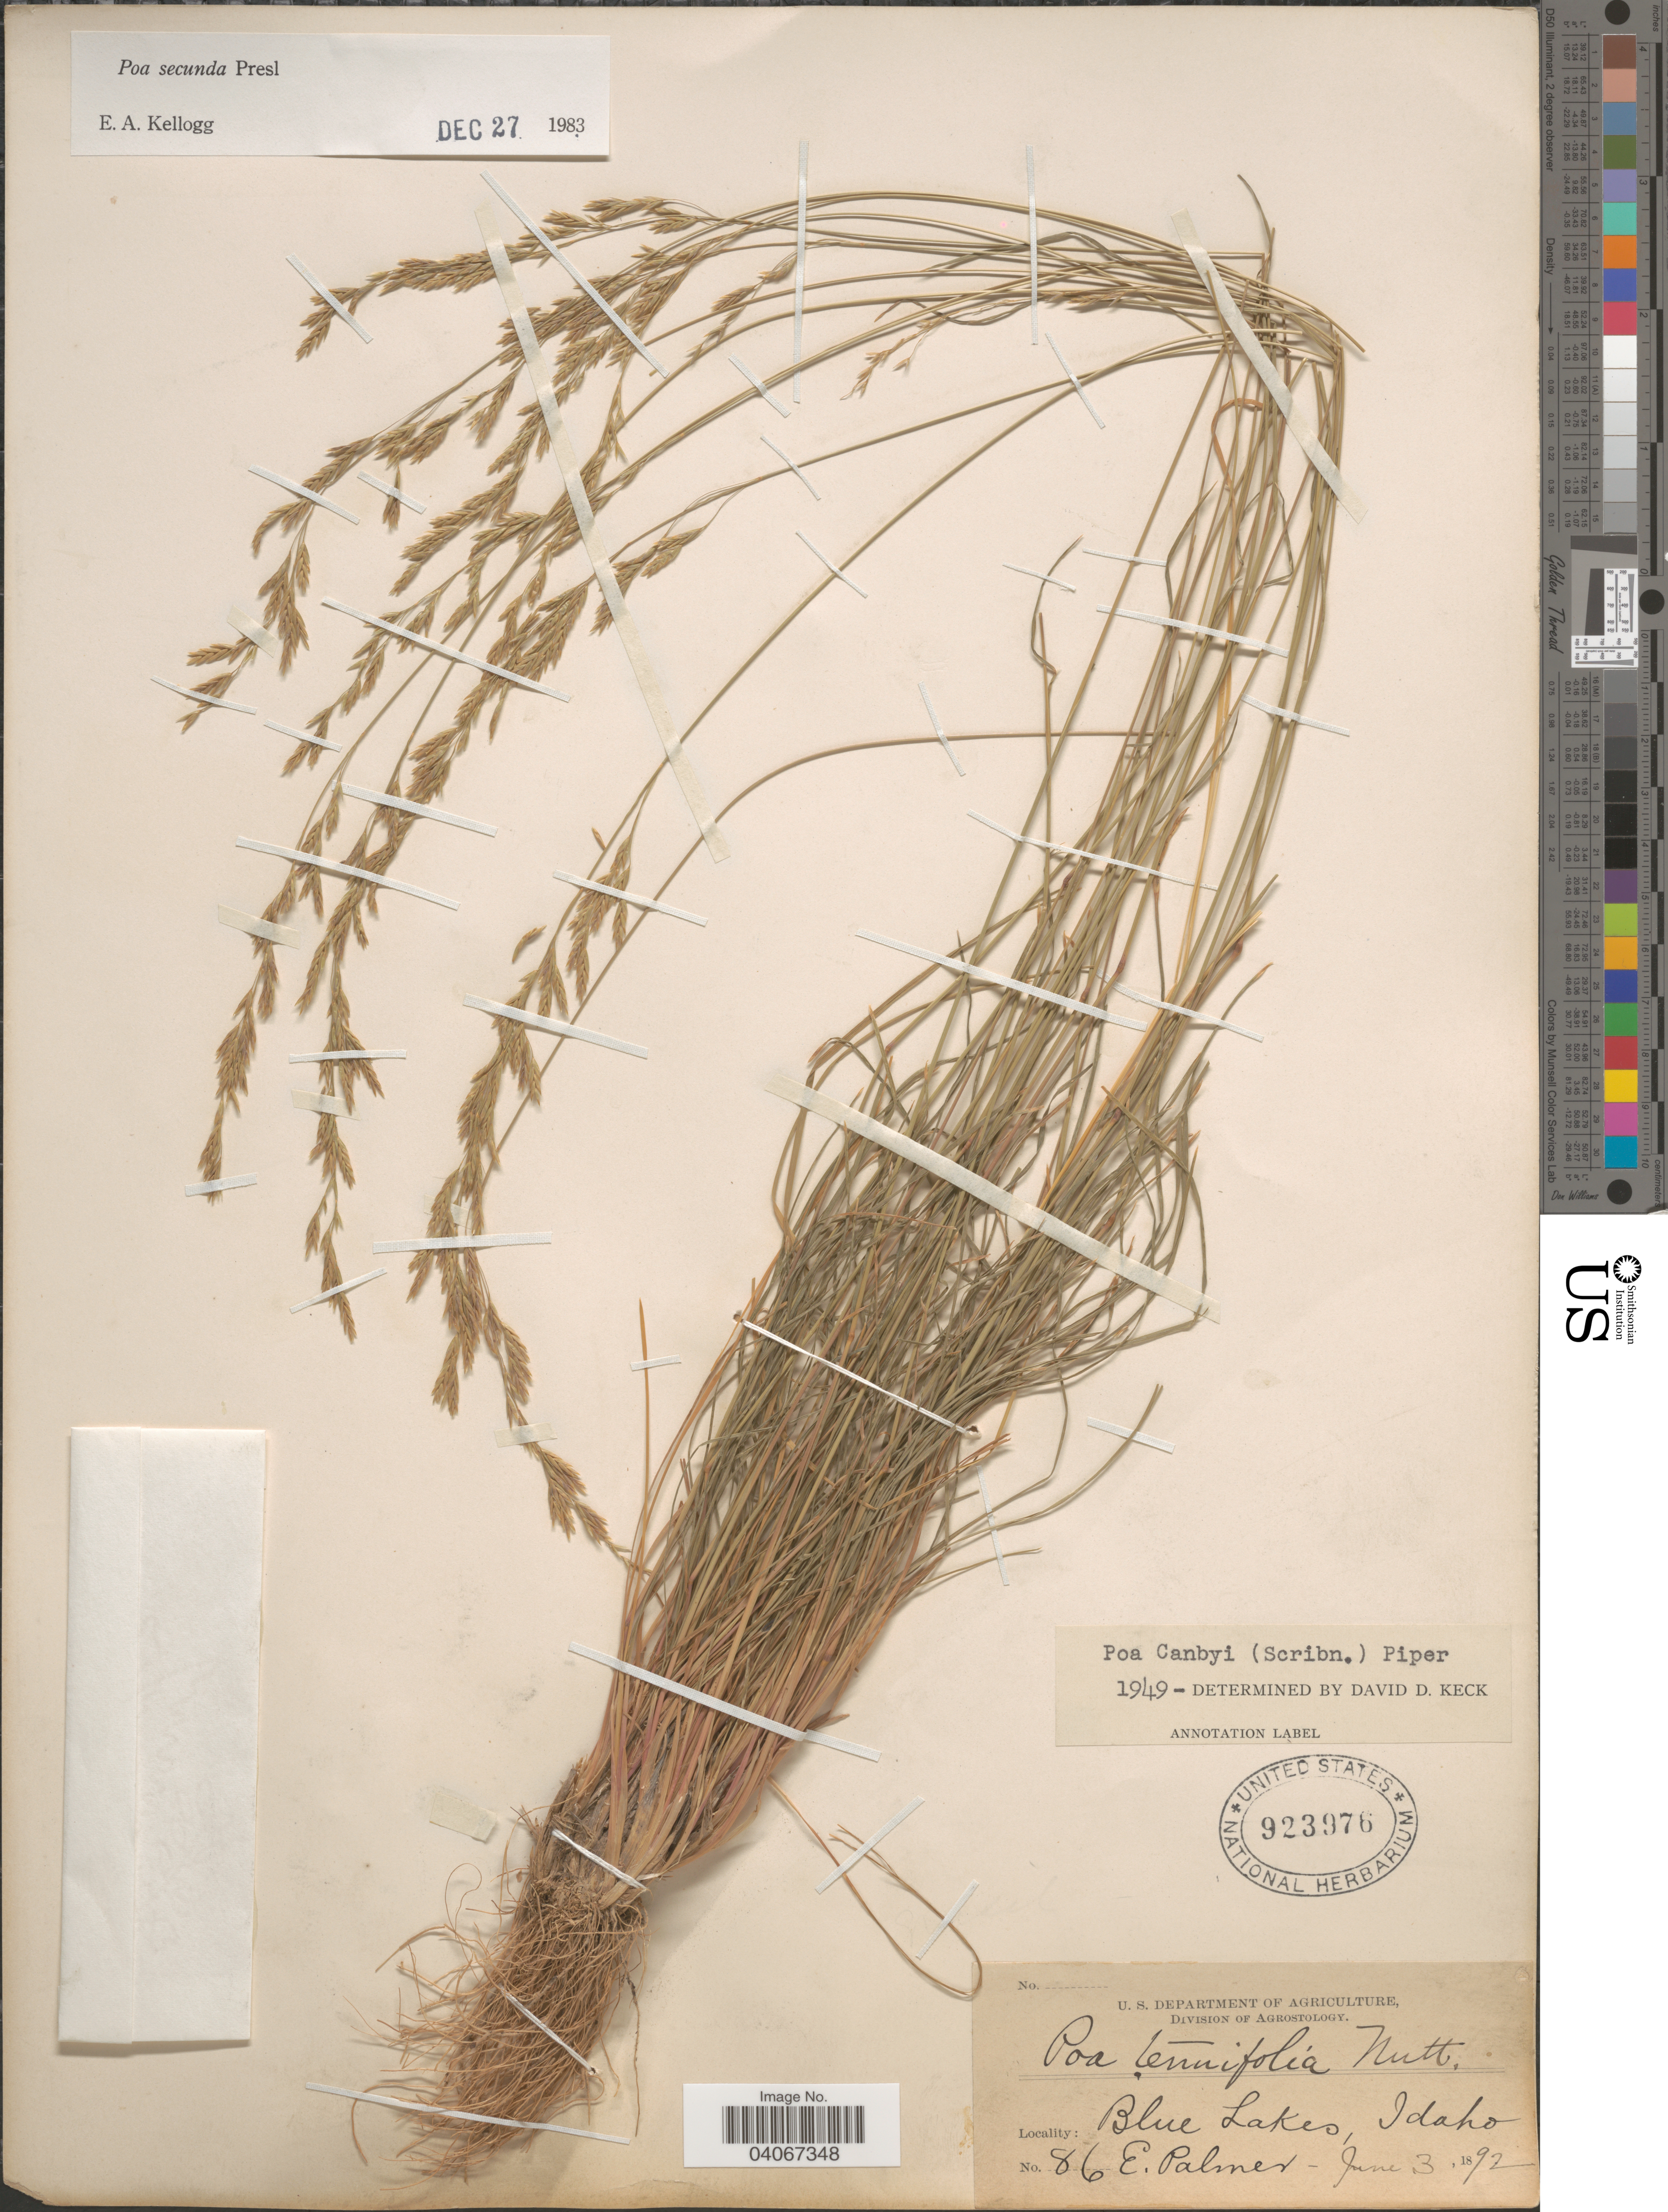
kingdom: Plantae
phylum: Tracheophyta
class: Liliopsida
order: Poales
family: Poaceae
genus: Poa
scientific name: Poa secunda subsp. secunda var. secunda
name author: J. Presl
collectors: E. Palmer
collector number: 86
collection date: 1892-06-03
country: United States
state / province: Idaho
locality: Blue Lakes.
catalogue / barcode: US 923976